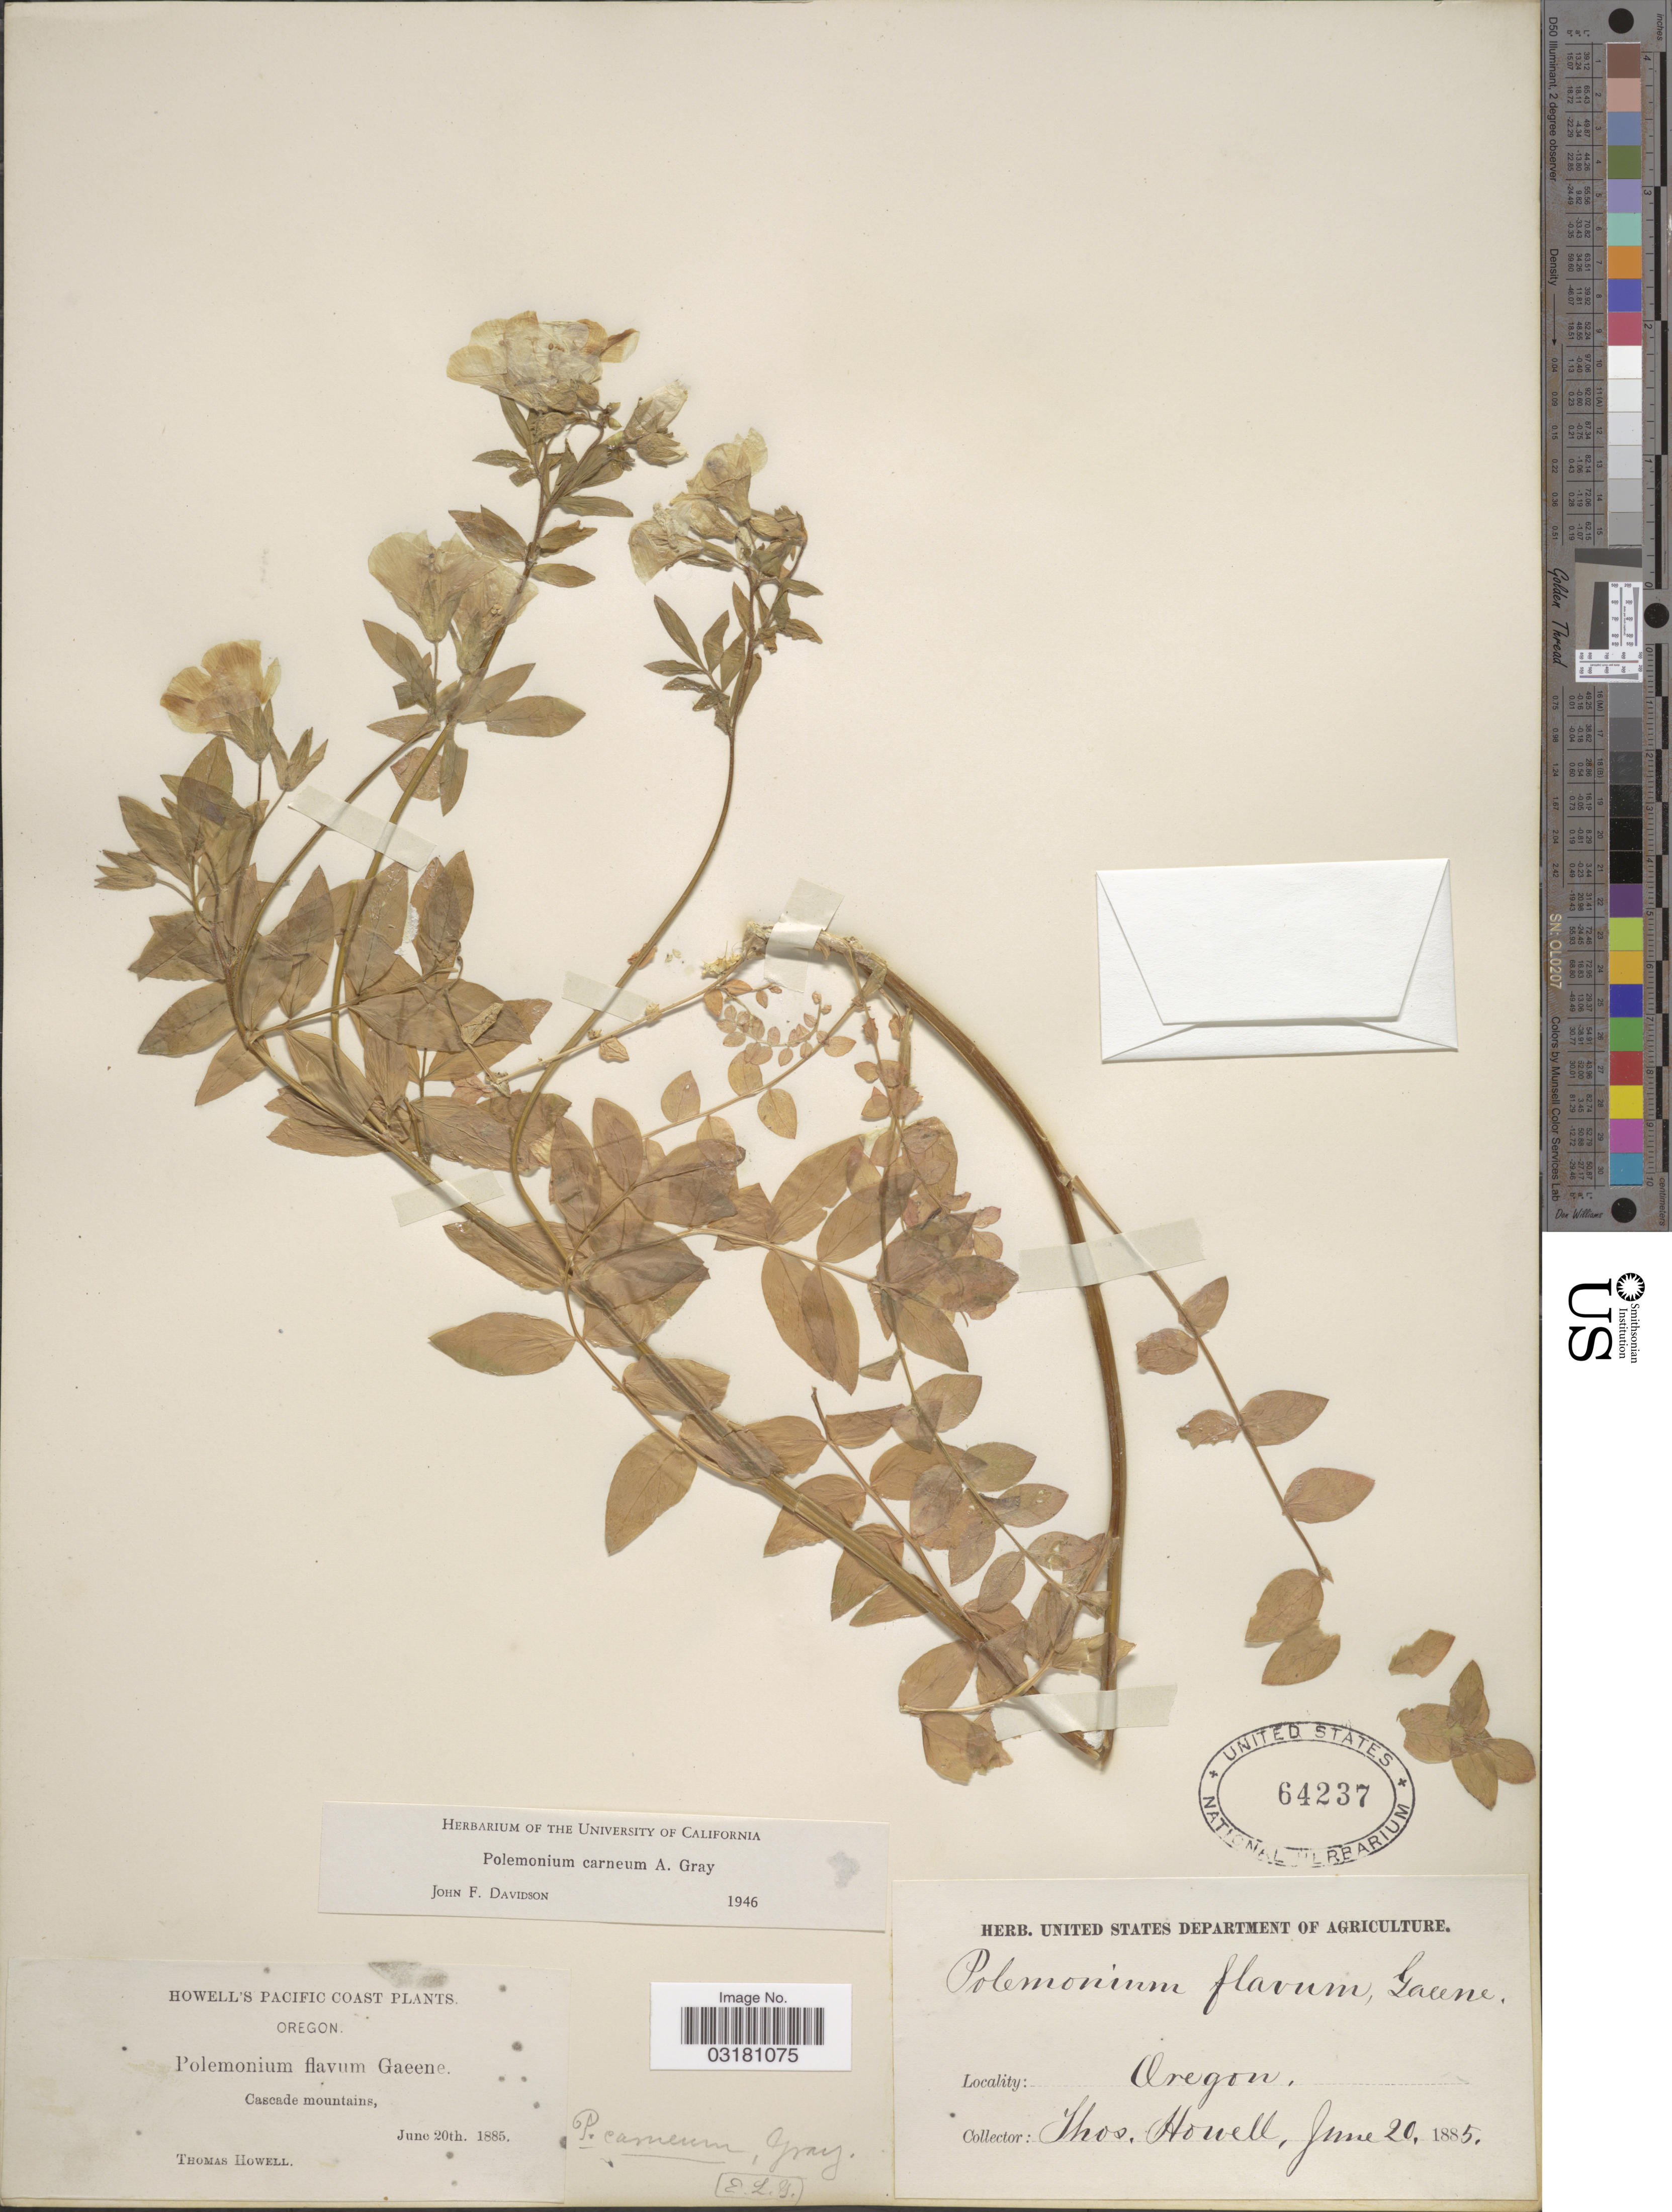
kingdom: Plantae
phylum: Tracheophyta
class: Magnoliopsida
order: Ericales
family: Polemoniaceae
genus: Polemonium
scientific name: Polemonium carneum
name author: A. Gray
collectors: T. Howell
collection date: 1885-06-20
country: United States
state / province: Oregon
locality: Pacific Coast. Cascade mountains.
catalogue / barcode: US 64237